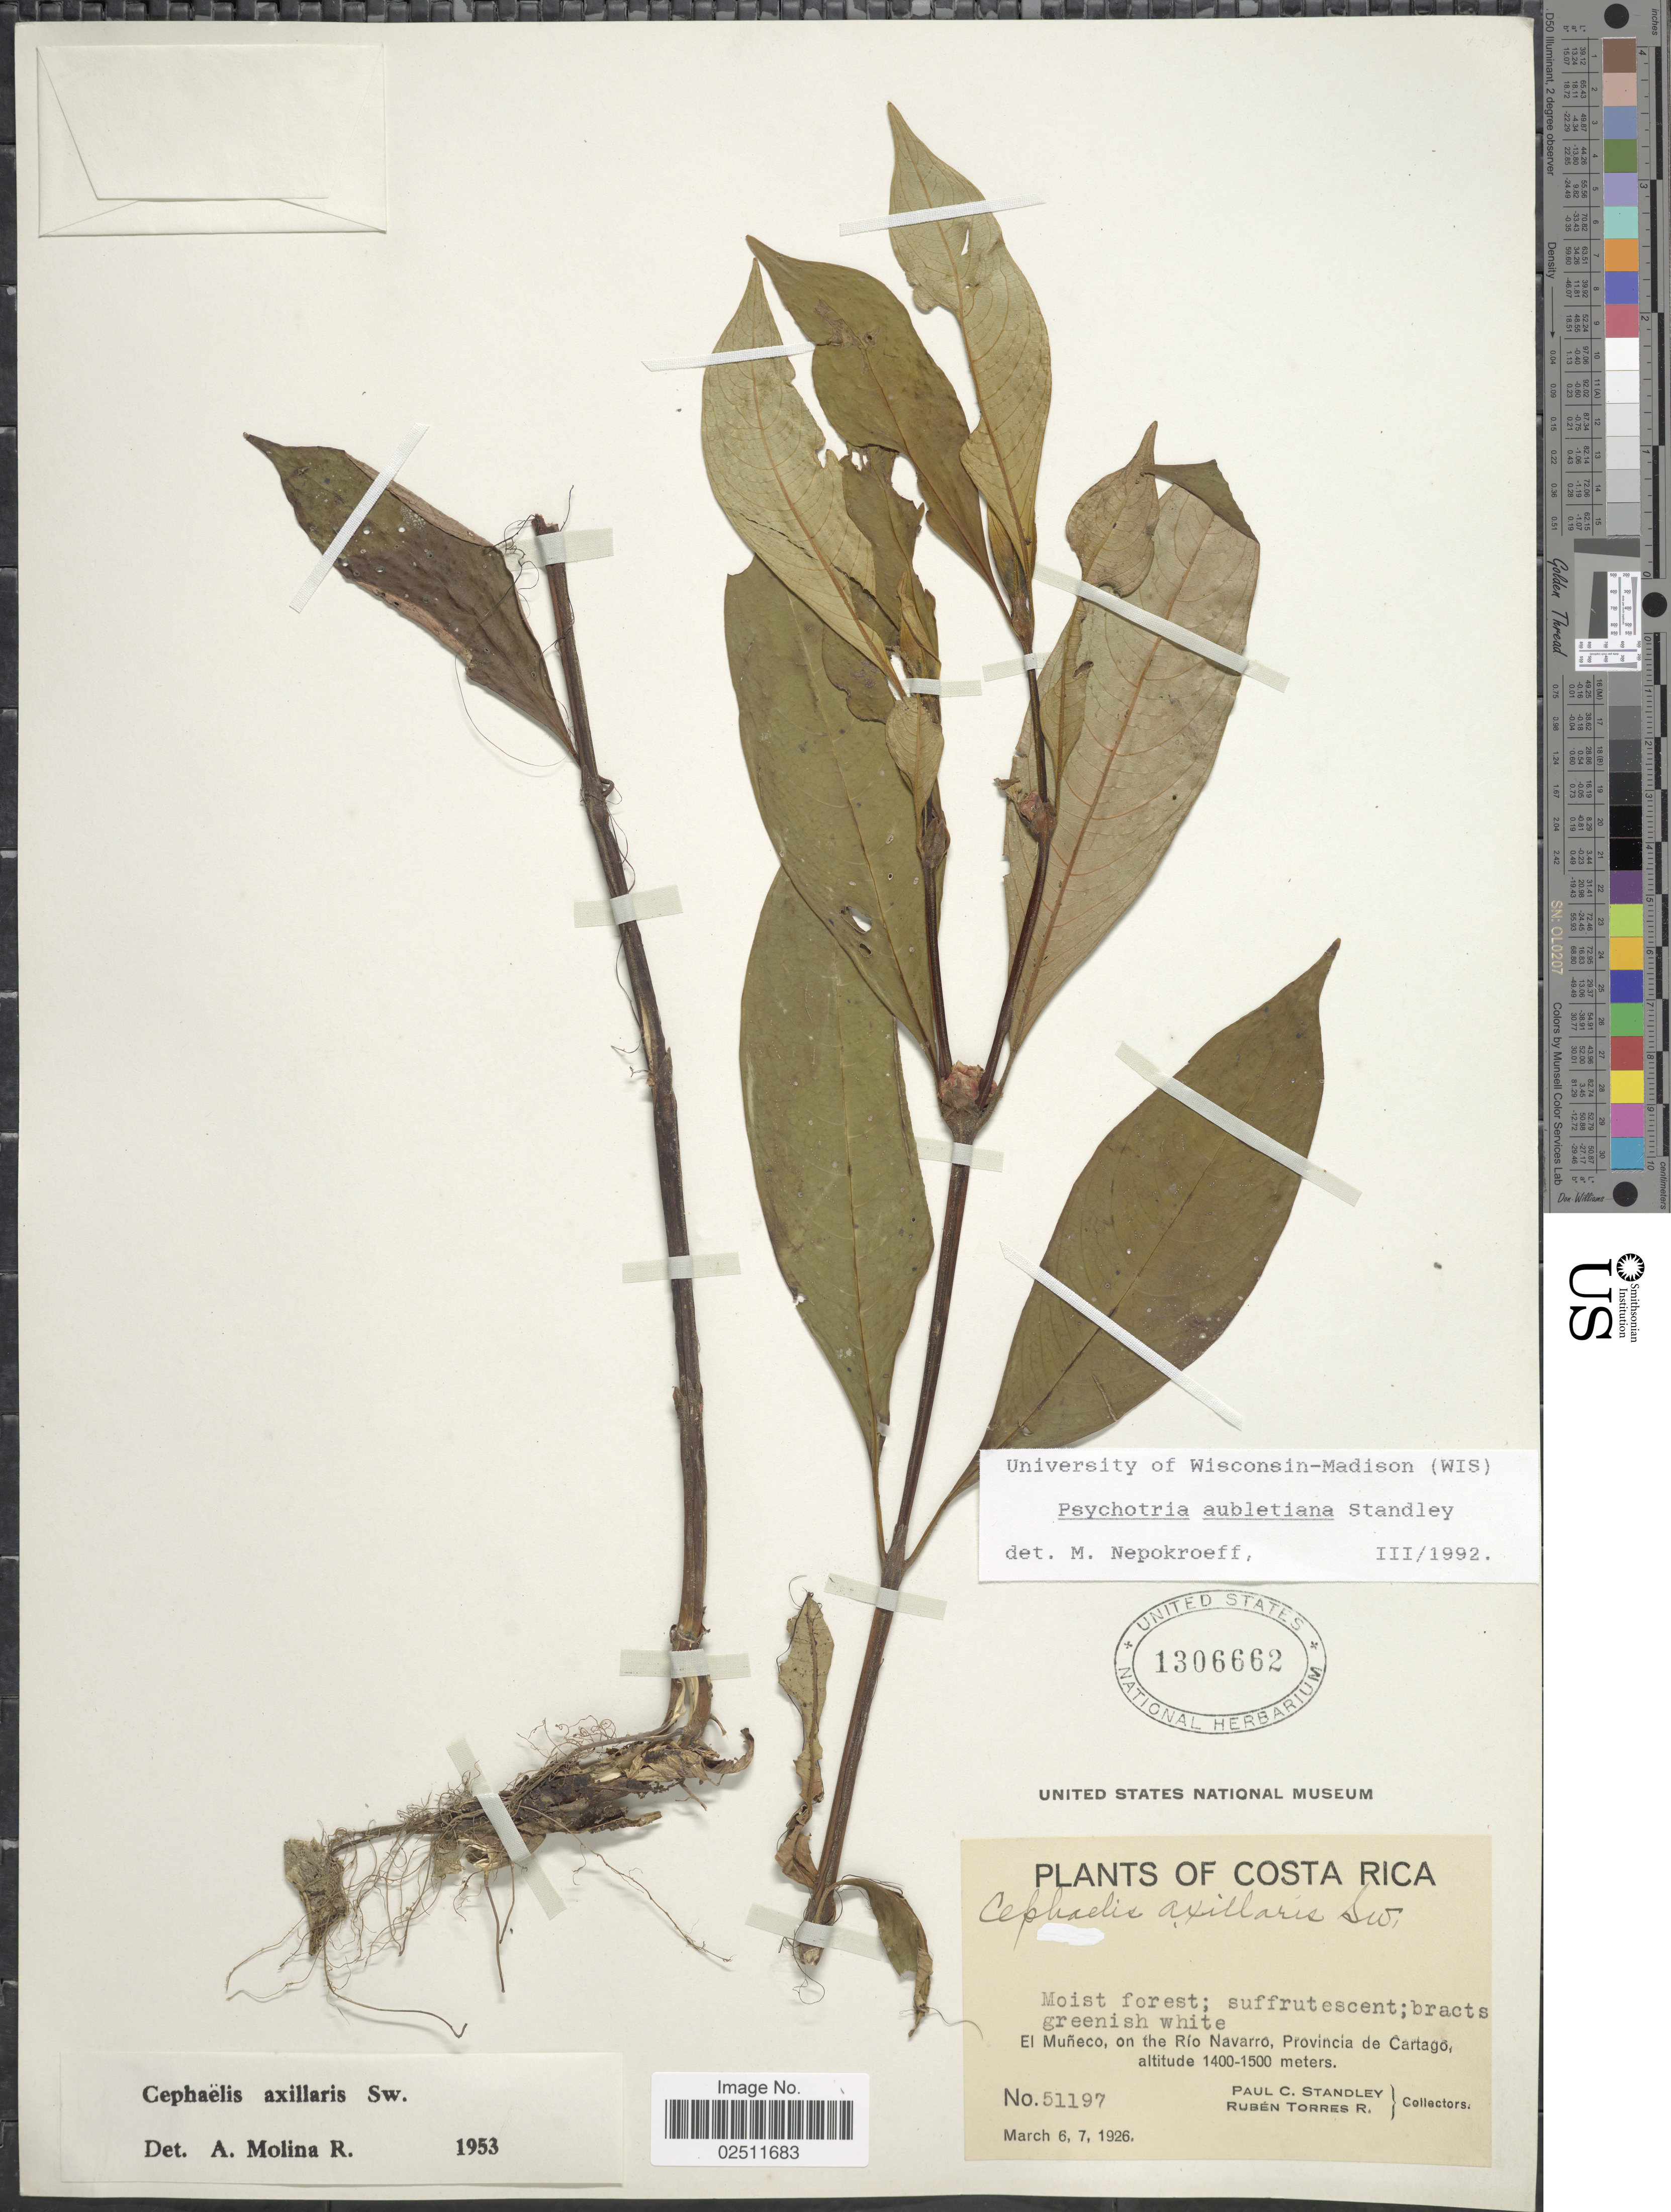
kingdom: Plantae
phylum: Tracheophyta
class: Magnoliopsida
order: Gentianales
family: Rubiaceae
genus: Psychotria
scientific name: Psychotria aubletiana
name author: Steyerm.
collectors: P. C. Standley & R. Torres Rojas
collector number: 51197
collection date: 1926-03-06/1926-03-07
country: Costa Rica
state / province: Cartago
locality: El Muñeco, on the Río Navarro.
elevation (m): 1400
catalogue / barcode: US 1306662